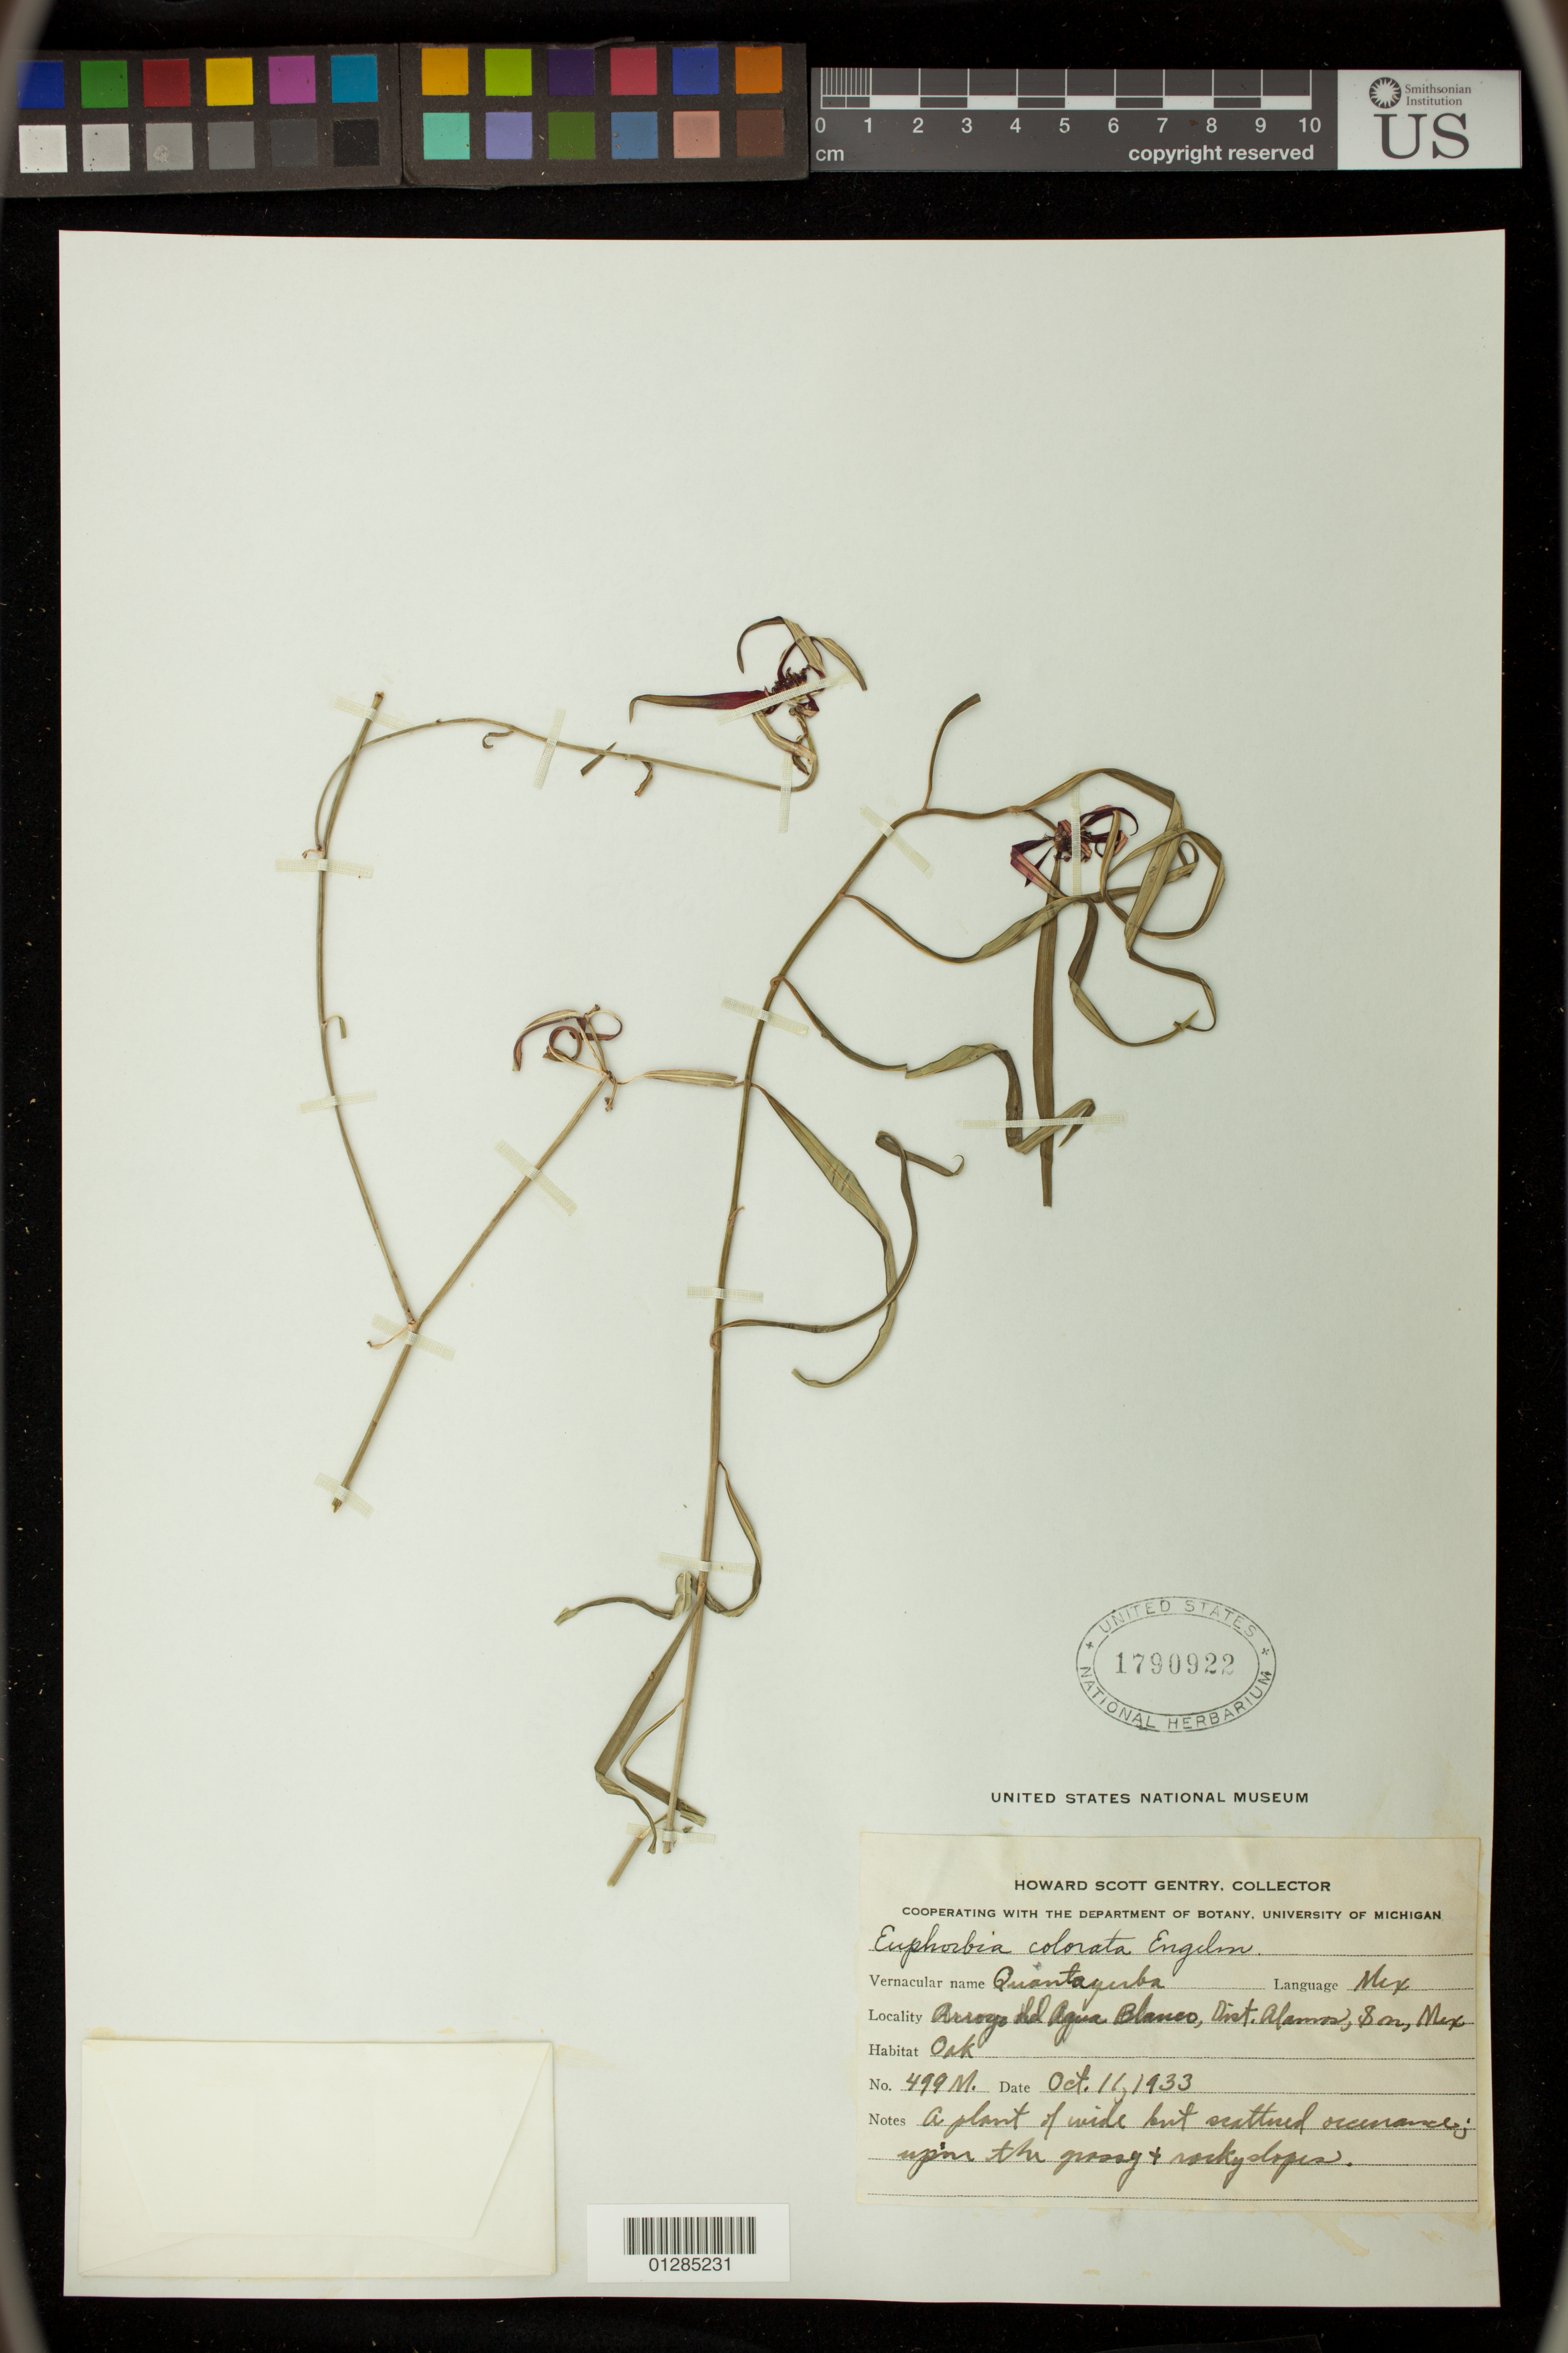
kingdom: Plantae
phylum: Tracheophyta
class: Magnoliopsida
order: Malpighiales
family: Euphorbiaceae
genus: Euphorbia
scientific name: Euphorbia colorata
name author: Engelm.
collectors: H. S. Gentry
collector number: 499M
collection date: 1933-10-11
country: Mexico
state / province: Sonora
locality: Arroyo del Agua Blanco, Dist, Alamos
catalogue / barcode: US 1790922